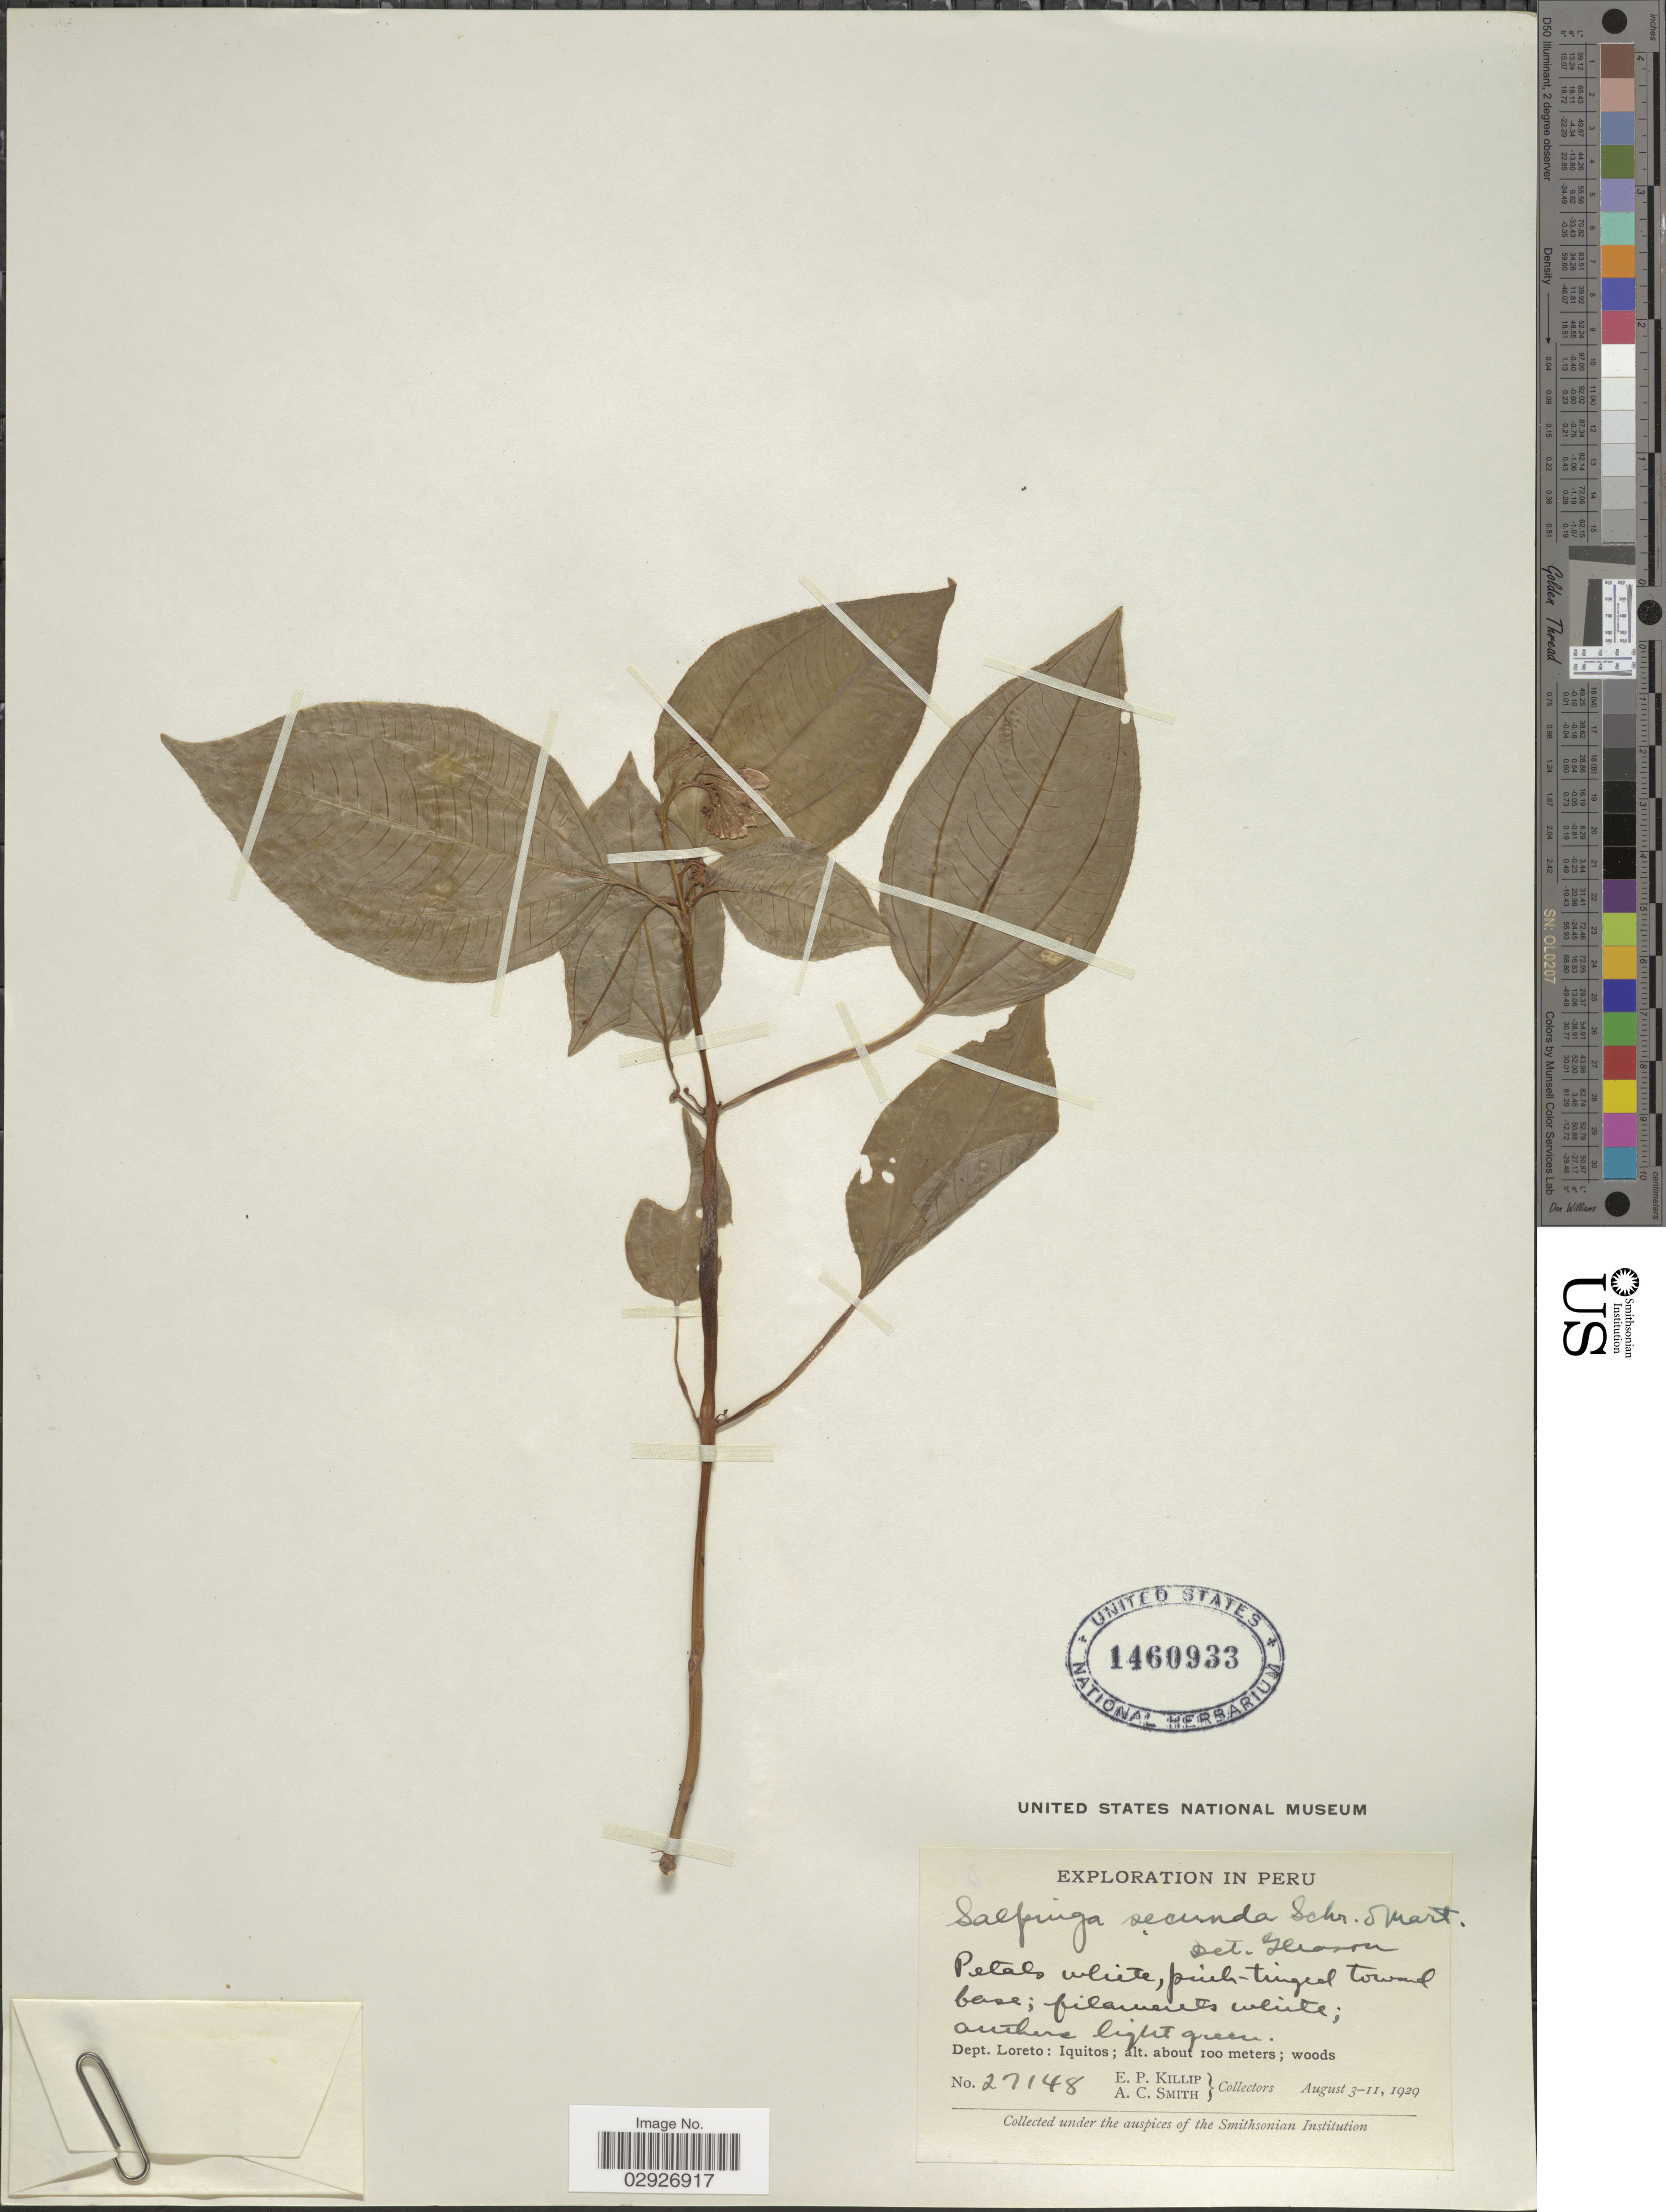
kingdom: Plantae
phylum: Tracheophyta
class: Magnoliopsida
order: Myrtales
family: Melastomataceae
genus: Salpinga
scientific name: Salpinga secunda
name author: Schrank & Mart. ex DC.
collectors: E. P. Killip & A. C. Smith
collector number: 27148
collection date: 1929-08-03/1929-08-11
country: Peru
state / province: Loreto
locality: Dept. Loreto: Iquitos.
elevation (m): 100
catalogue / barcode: US 1460933